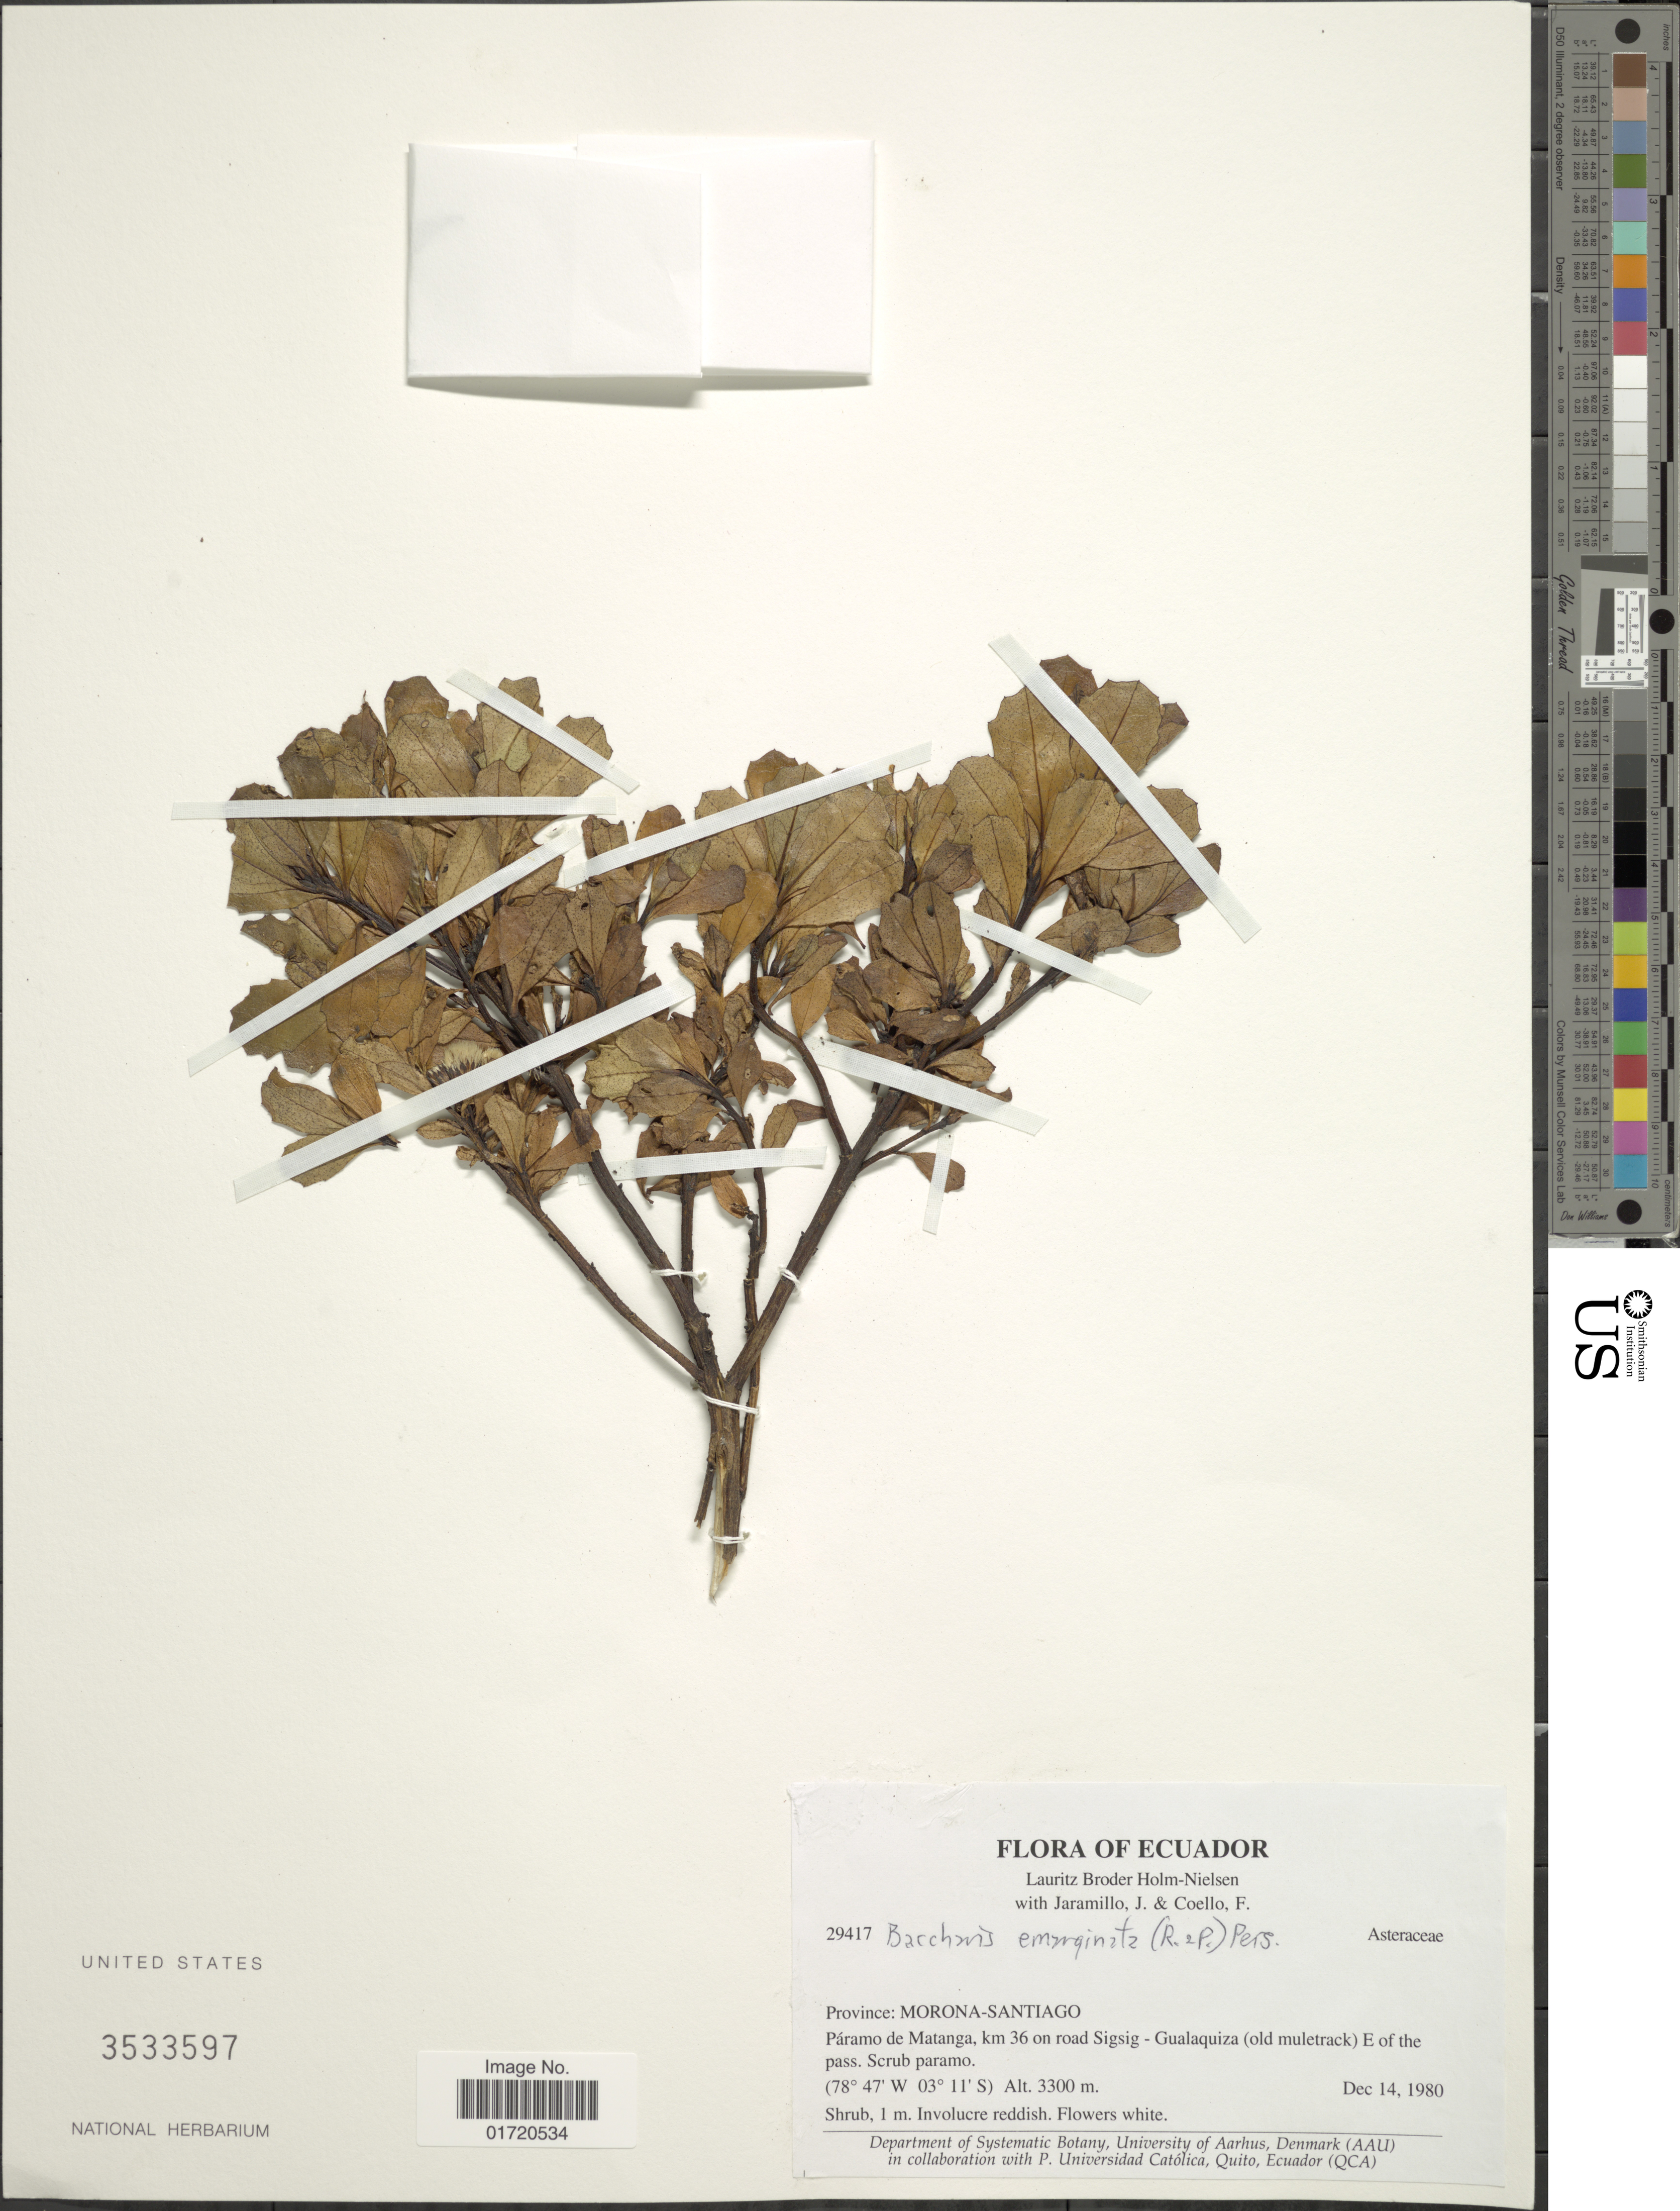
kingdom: Plantae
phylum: Tracheophyta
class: Magnoliopsida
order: Asterales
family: Asteraceae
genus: Baccharis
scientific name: Baccharis emarginata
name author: (Ruiz & Pav.) Pers.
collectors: L. B. Holm-Nielsen, J. Jaramillo & F. Coello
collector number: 29417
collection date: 1980-12-14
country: Ecuador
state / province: Morona-Santiago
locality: Páramo de Matanga, km 36 on road Sigsig - Gualaquiza (old muletrack) E of the pass.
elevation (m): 3300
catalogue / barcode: US 3533597